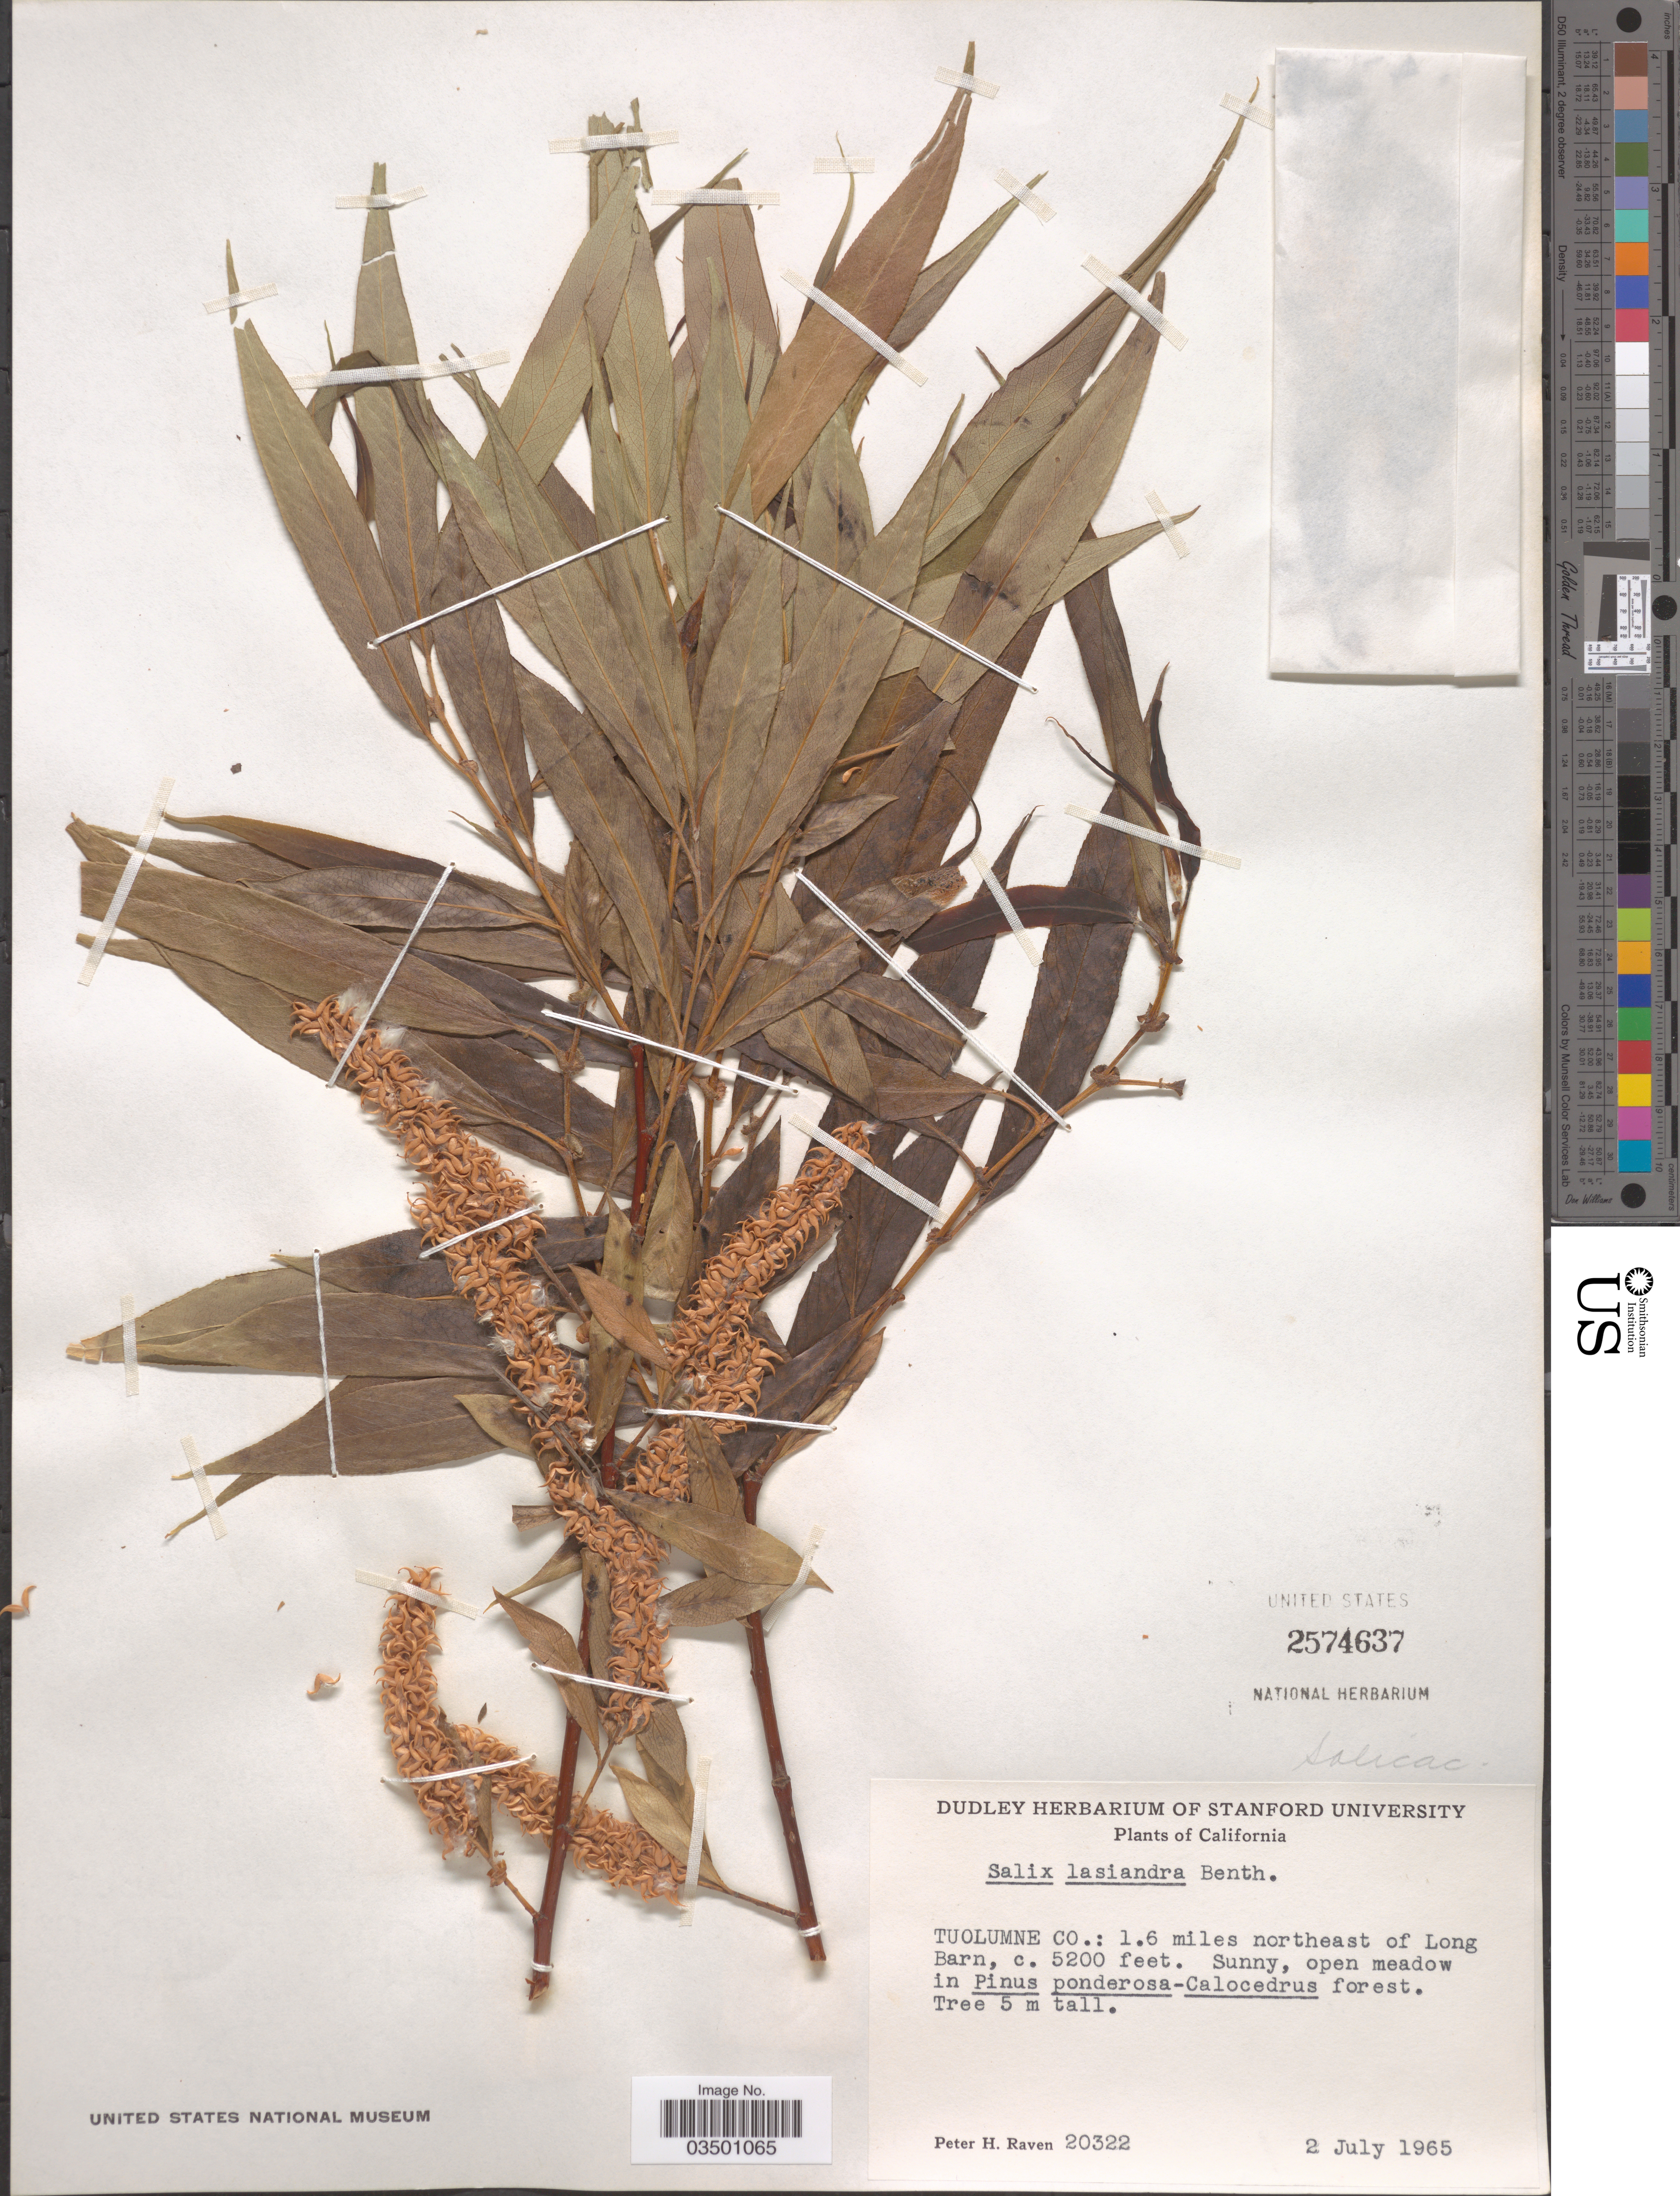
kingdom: Plantae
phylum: Tracheophyta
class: Magnoliopsida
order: Malpighiales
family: Salicaceae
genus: Salix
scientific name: Salix lasiandra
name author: Benth.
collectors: P. Raven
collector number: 20322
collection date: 1965-07-02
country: United States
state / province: California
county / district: Tuolumne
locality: Tuolumne Co.: 1.6 miles northeast of Long Barn.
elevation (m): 1585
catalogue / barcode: US 2574637